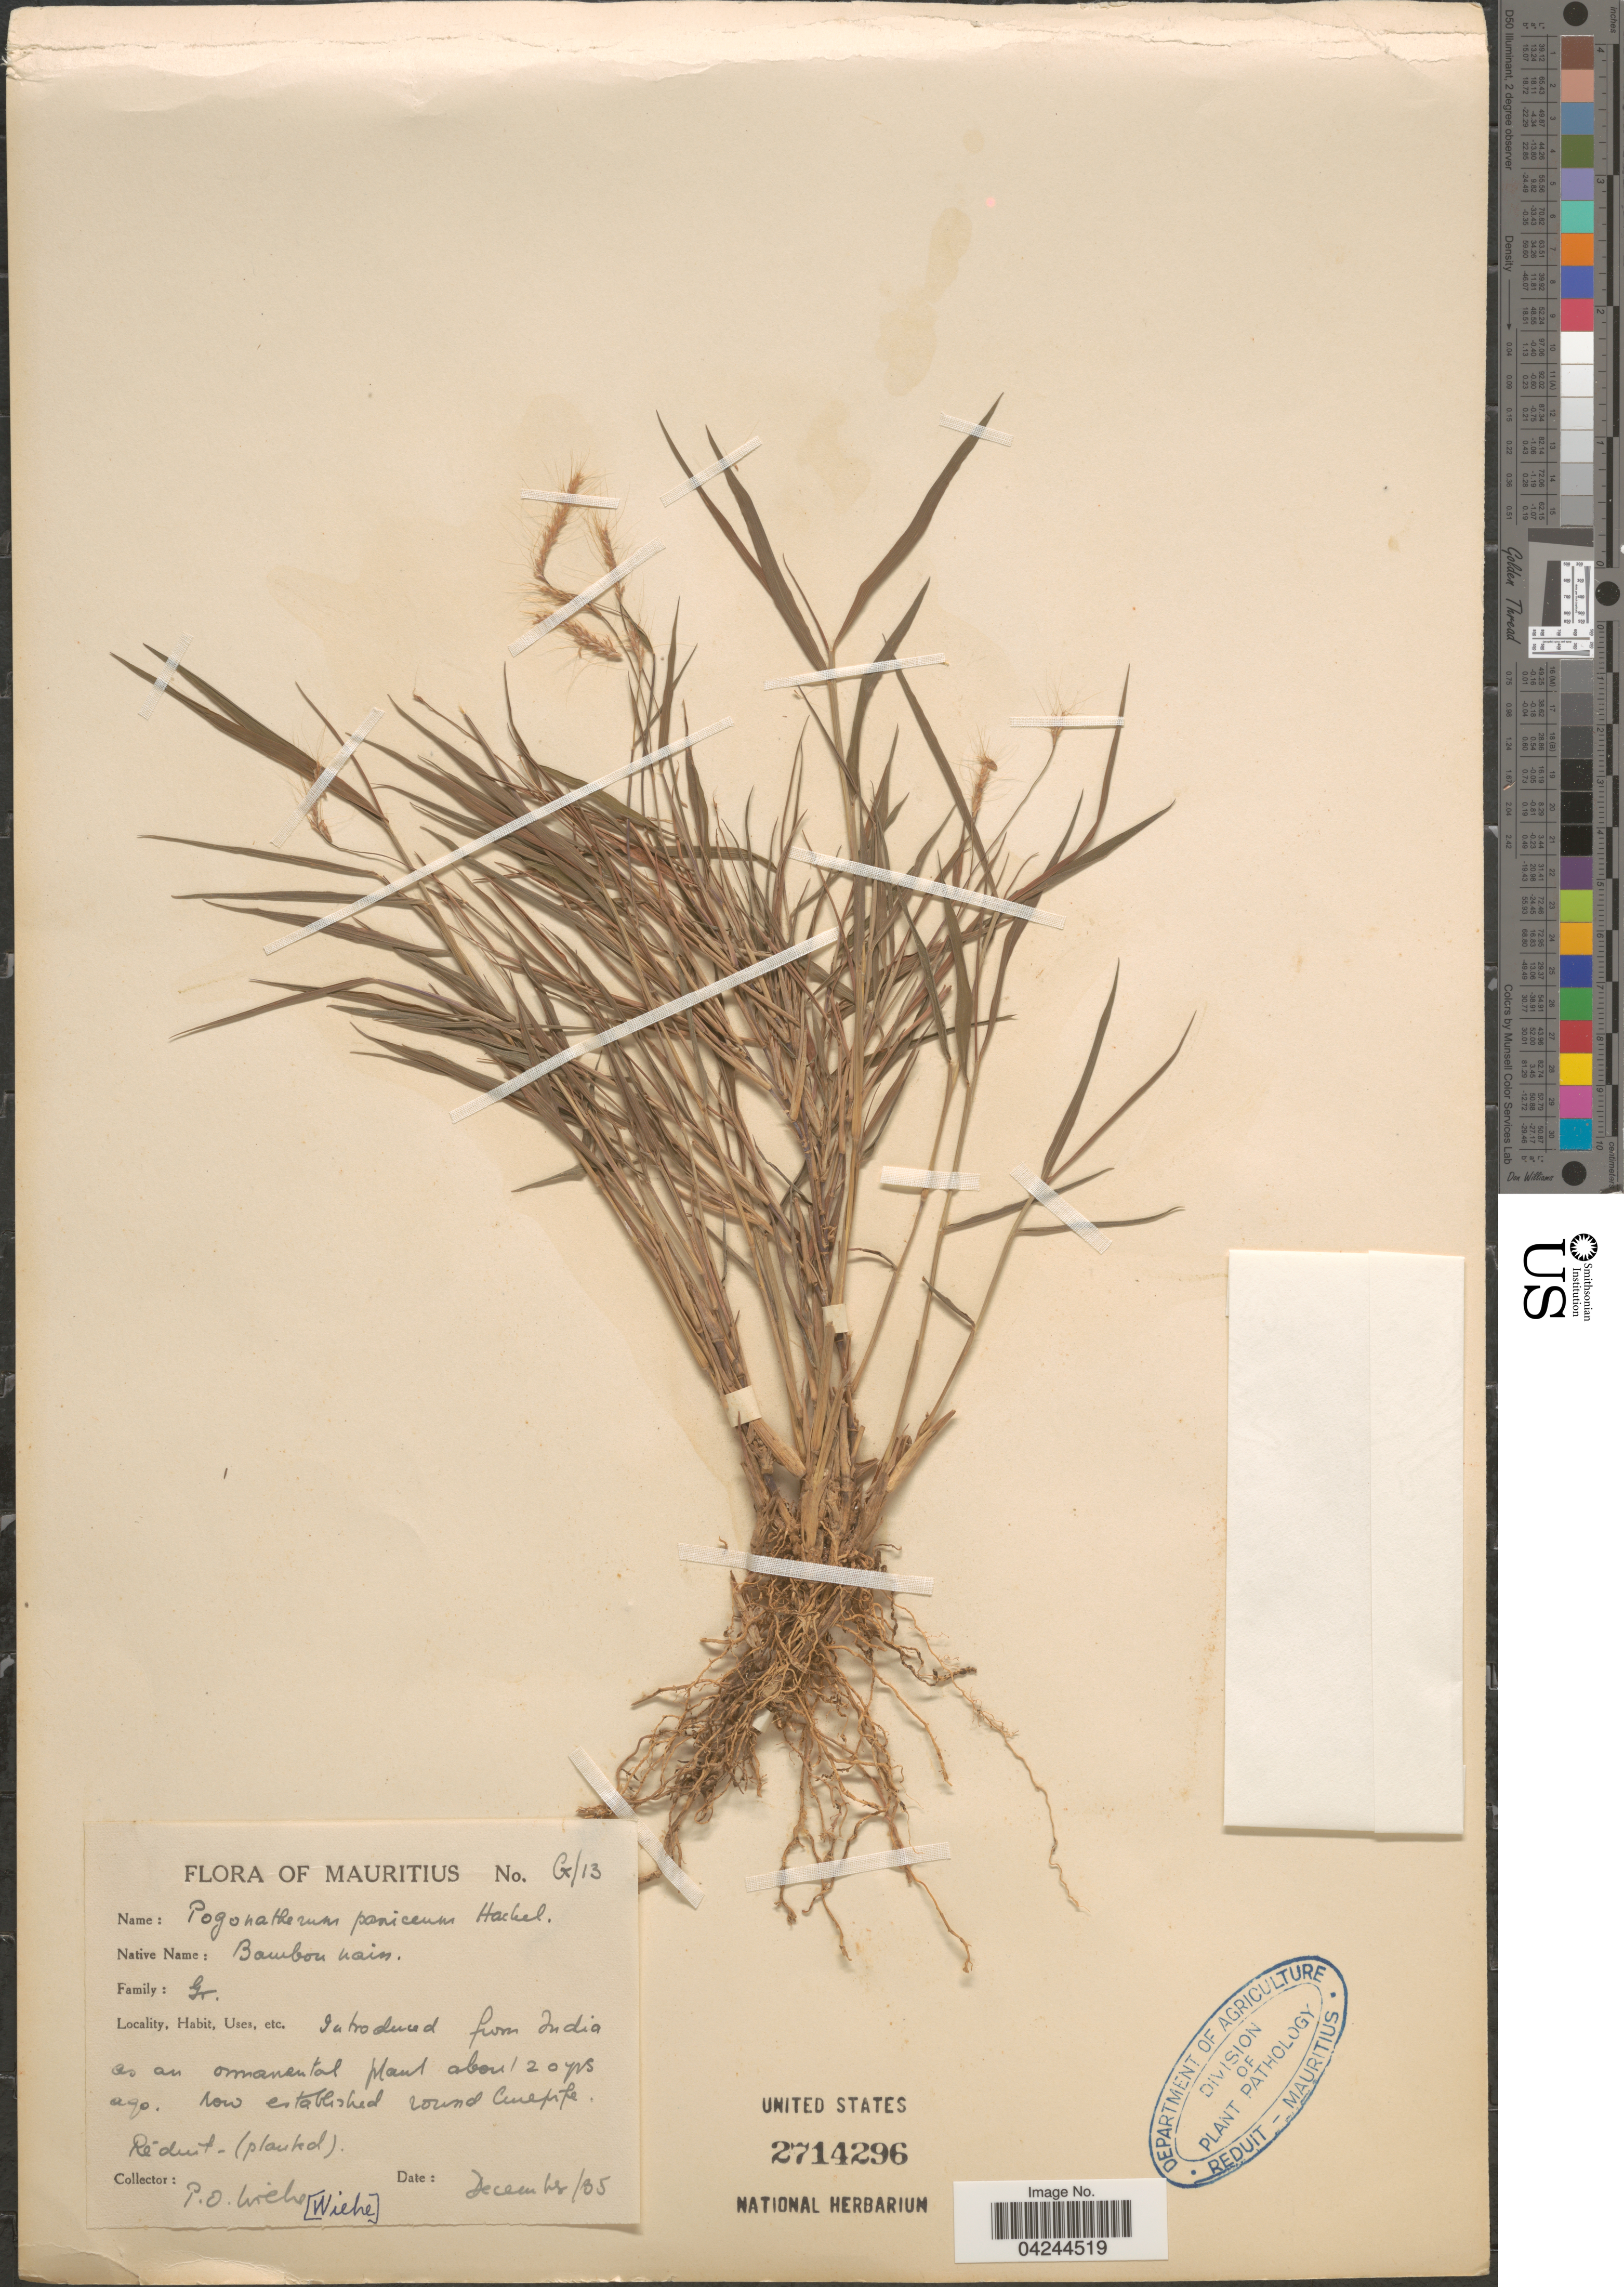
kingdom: Plantae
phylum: Tracheophyta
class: Liliopsida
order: Poales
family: Poaceae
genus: Pogonatherum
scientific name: Pogonatherum crinitum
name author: (Thunb.) Kunth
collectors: P. Wiehe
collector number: G/13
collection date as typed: Transcribed d/m/y: /12/35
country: Mauritius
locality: Introduced from India as an ornamental plant about 120 yrs ago.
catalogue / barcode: US 2714296